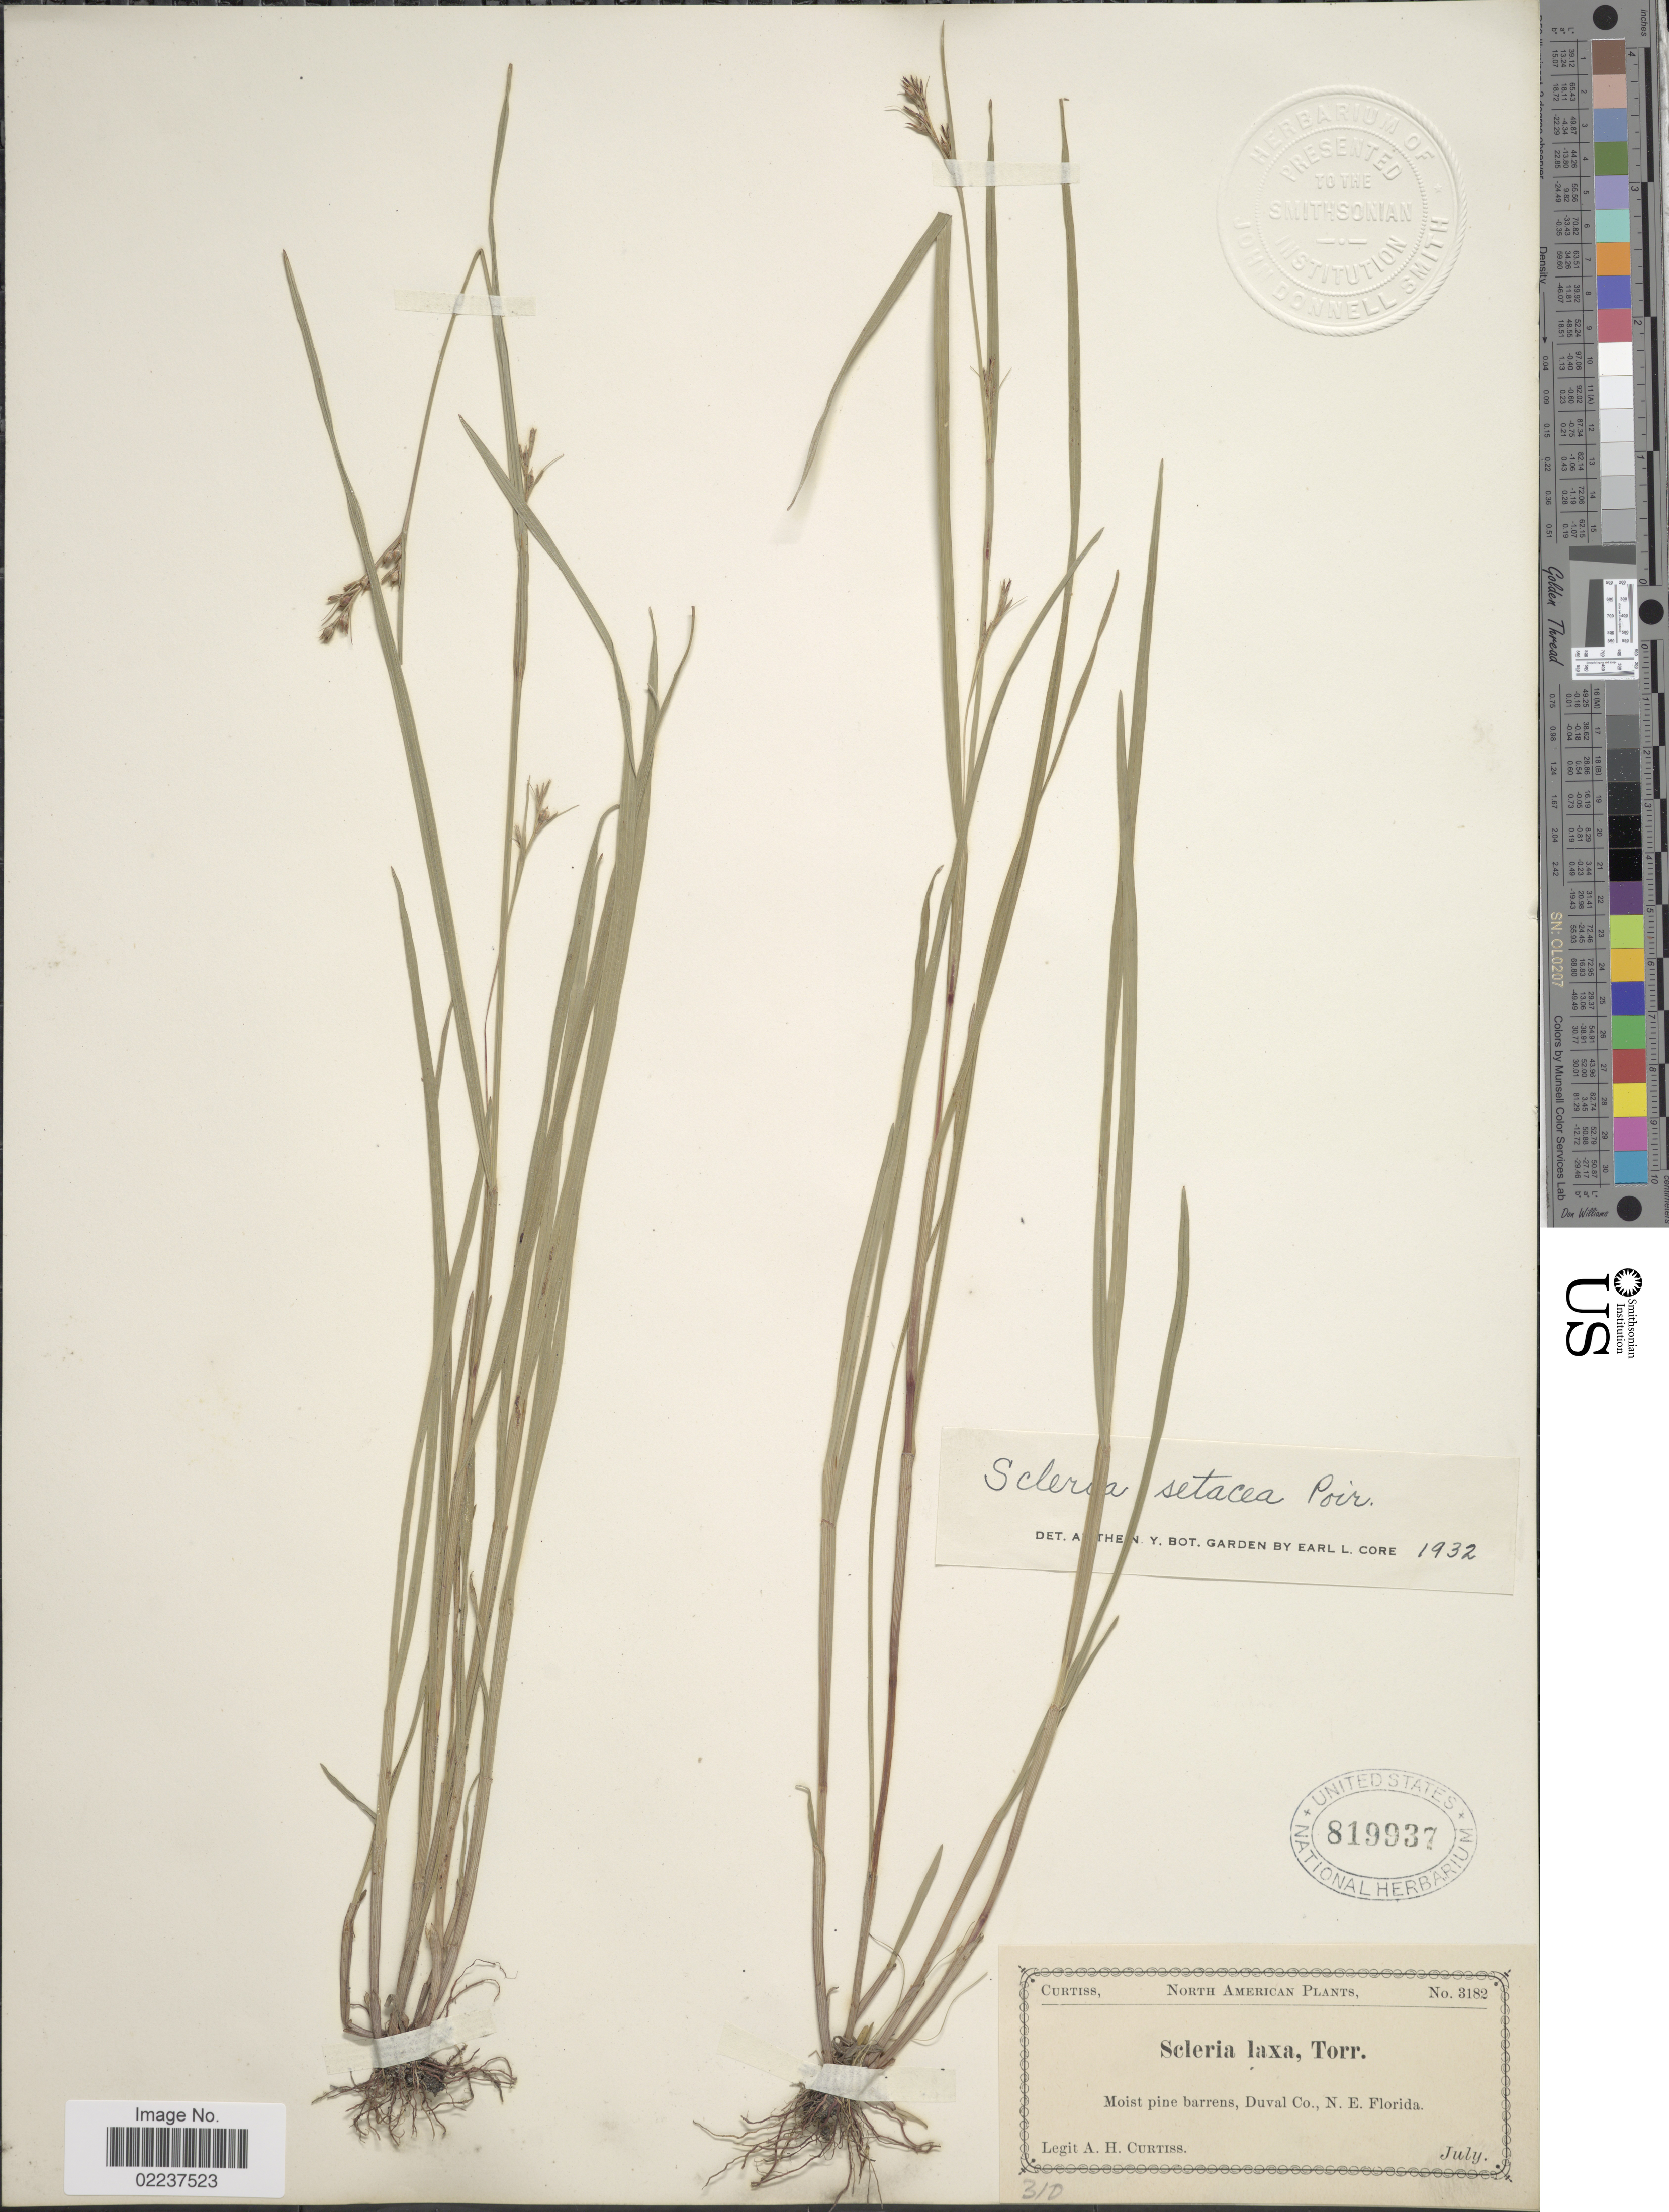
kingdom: Plantae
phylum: Tracheophyta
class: Liliopsida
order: Poales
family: Cyperaceae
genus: Scleria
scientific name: Scleria muehlenbergii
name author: Steud.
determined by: Strong, Mark T., (BOT), Smithsonian Institution - National Museum of Natural History (UNITED STATES)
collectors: A. H. Curtiss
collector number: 3182/310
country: United States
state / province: Florida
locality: Duval Co., N.E. Florida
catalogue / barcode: US 819937